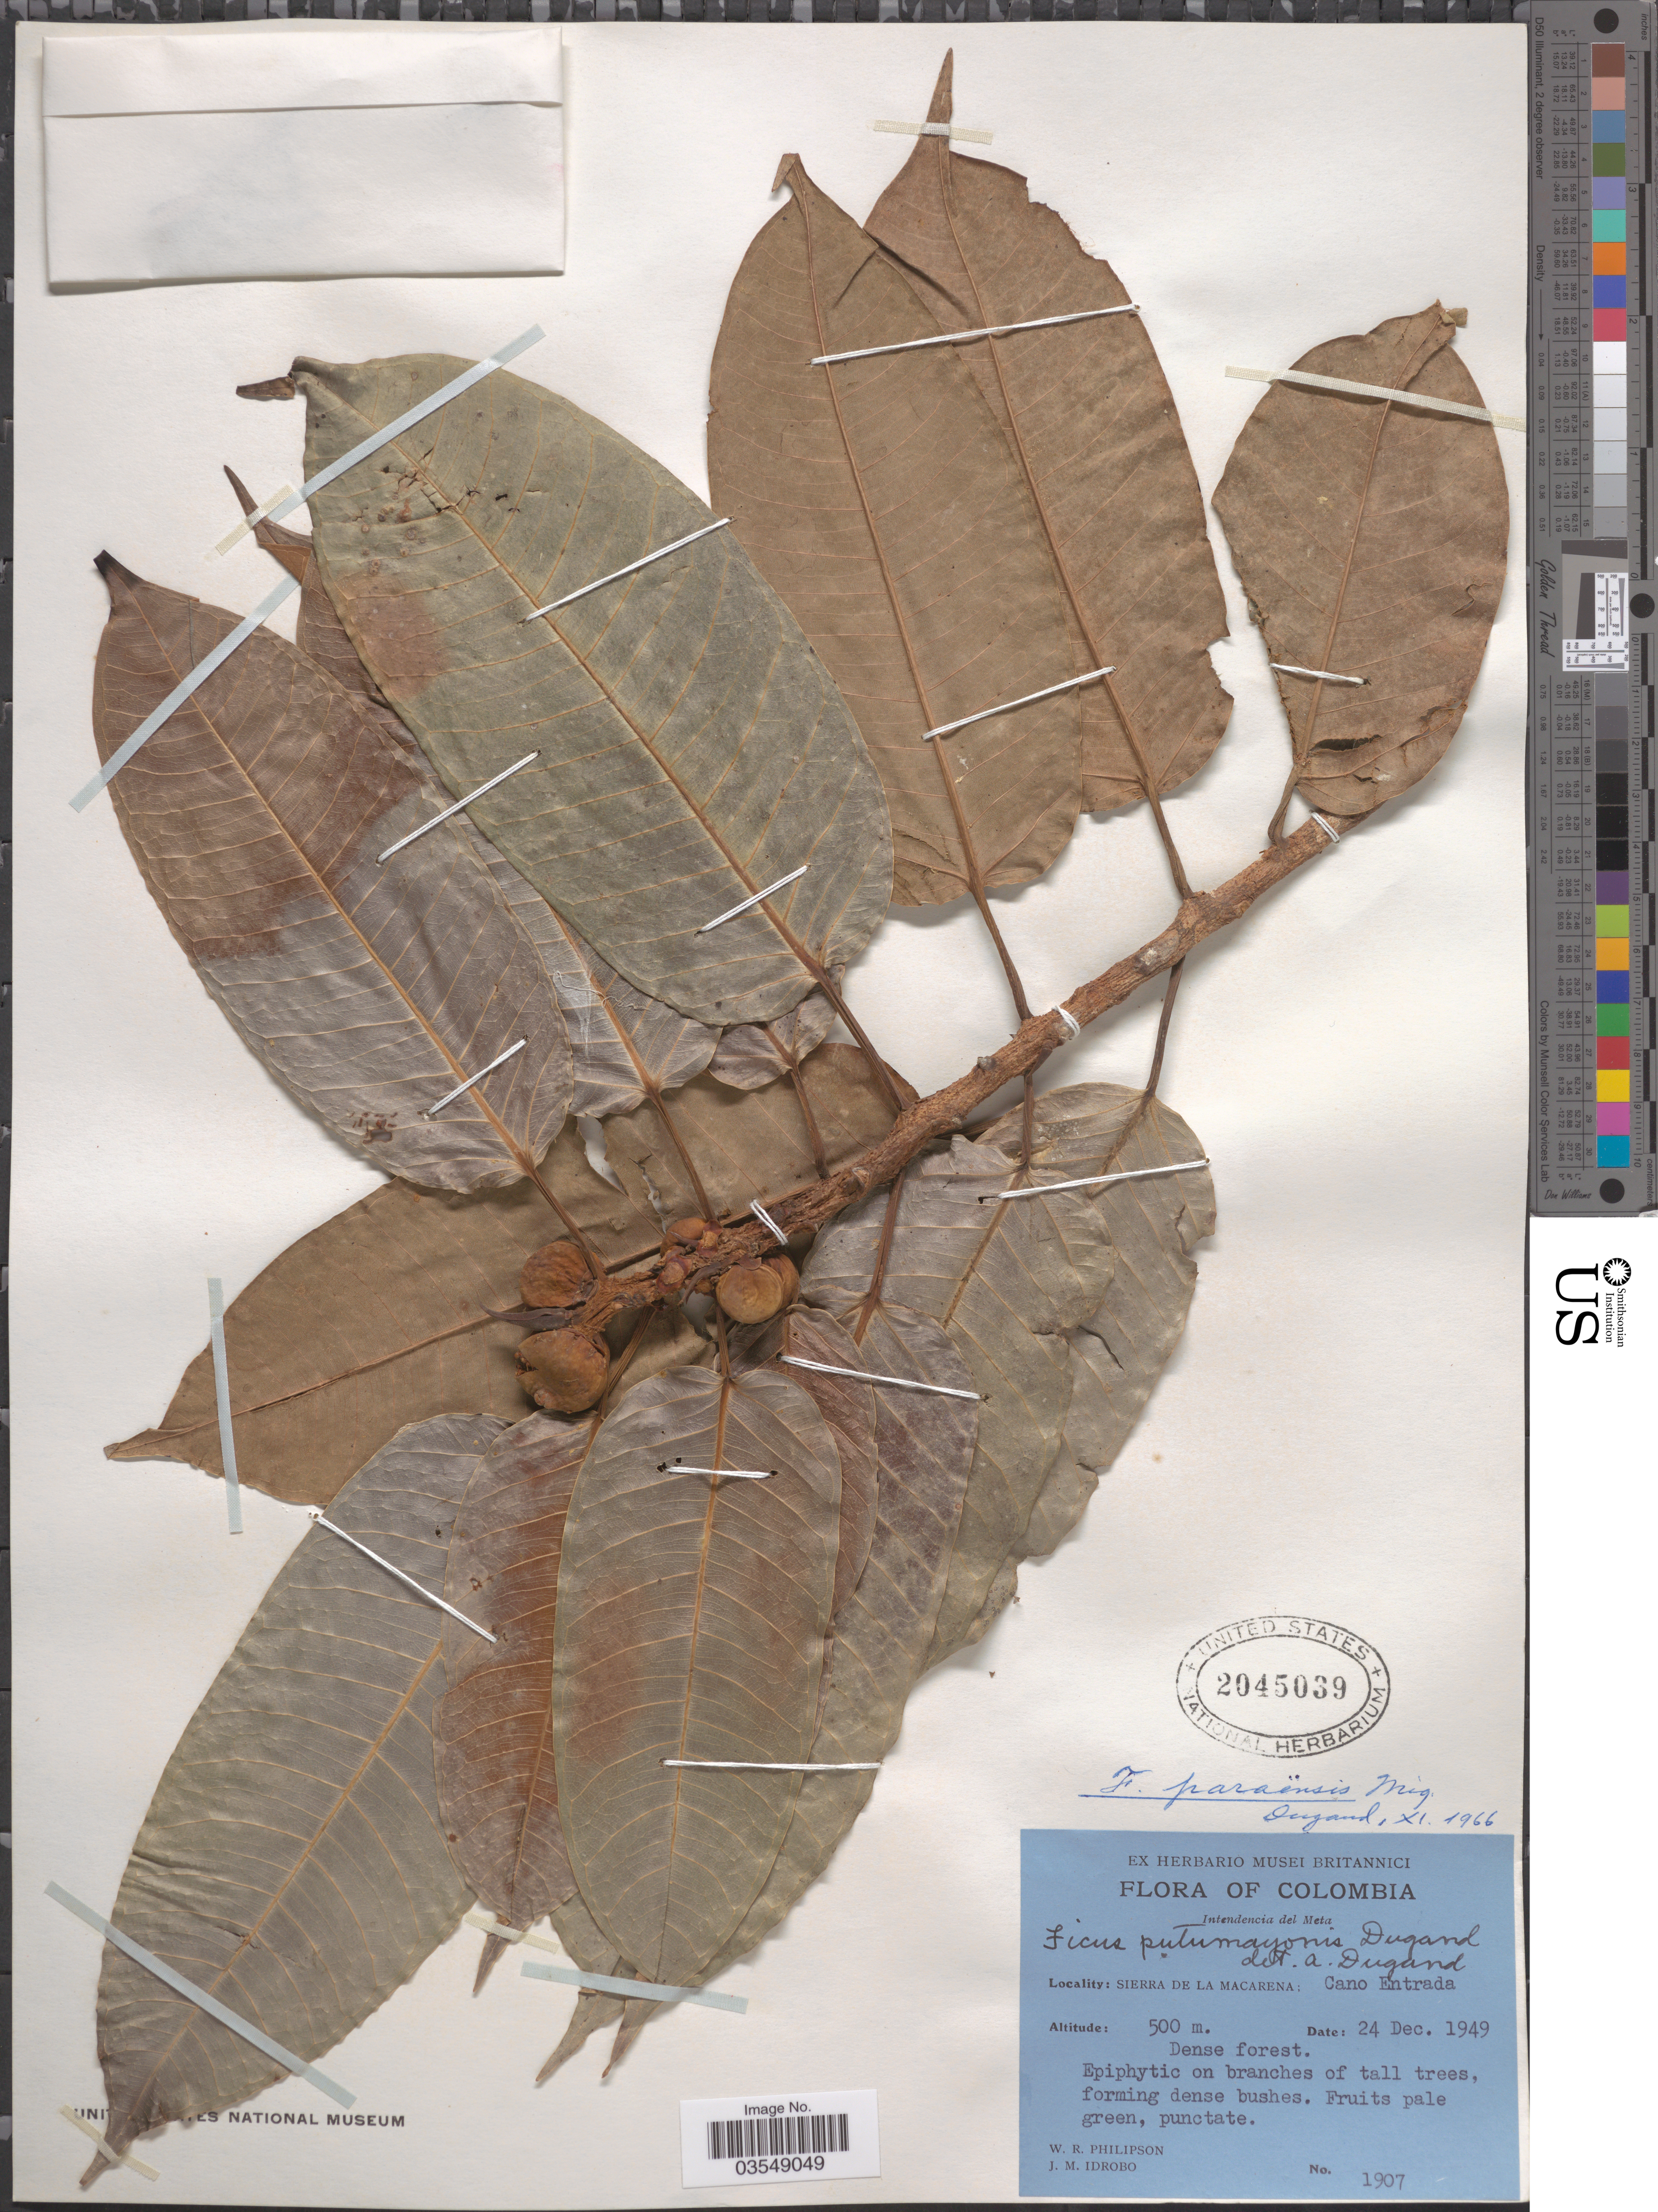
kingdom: Plantae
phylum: Tracheophyta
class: Magnoliopsida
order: Rosales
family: Moraceae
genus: Ficus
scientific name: Ficus paraensis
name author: (Miq.) Miq.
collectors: W. R. Philipson & J. M. Idrobo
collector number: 1907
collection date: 1949-12-24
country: Colombia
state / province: Meta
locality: Intendencia del Meta. Sierra de La Macarena; Cano Entrada.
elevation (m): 500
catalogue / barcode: US 2045039